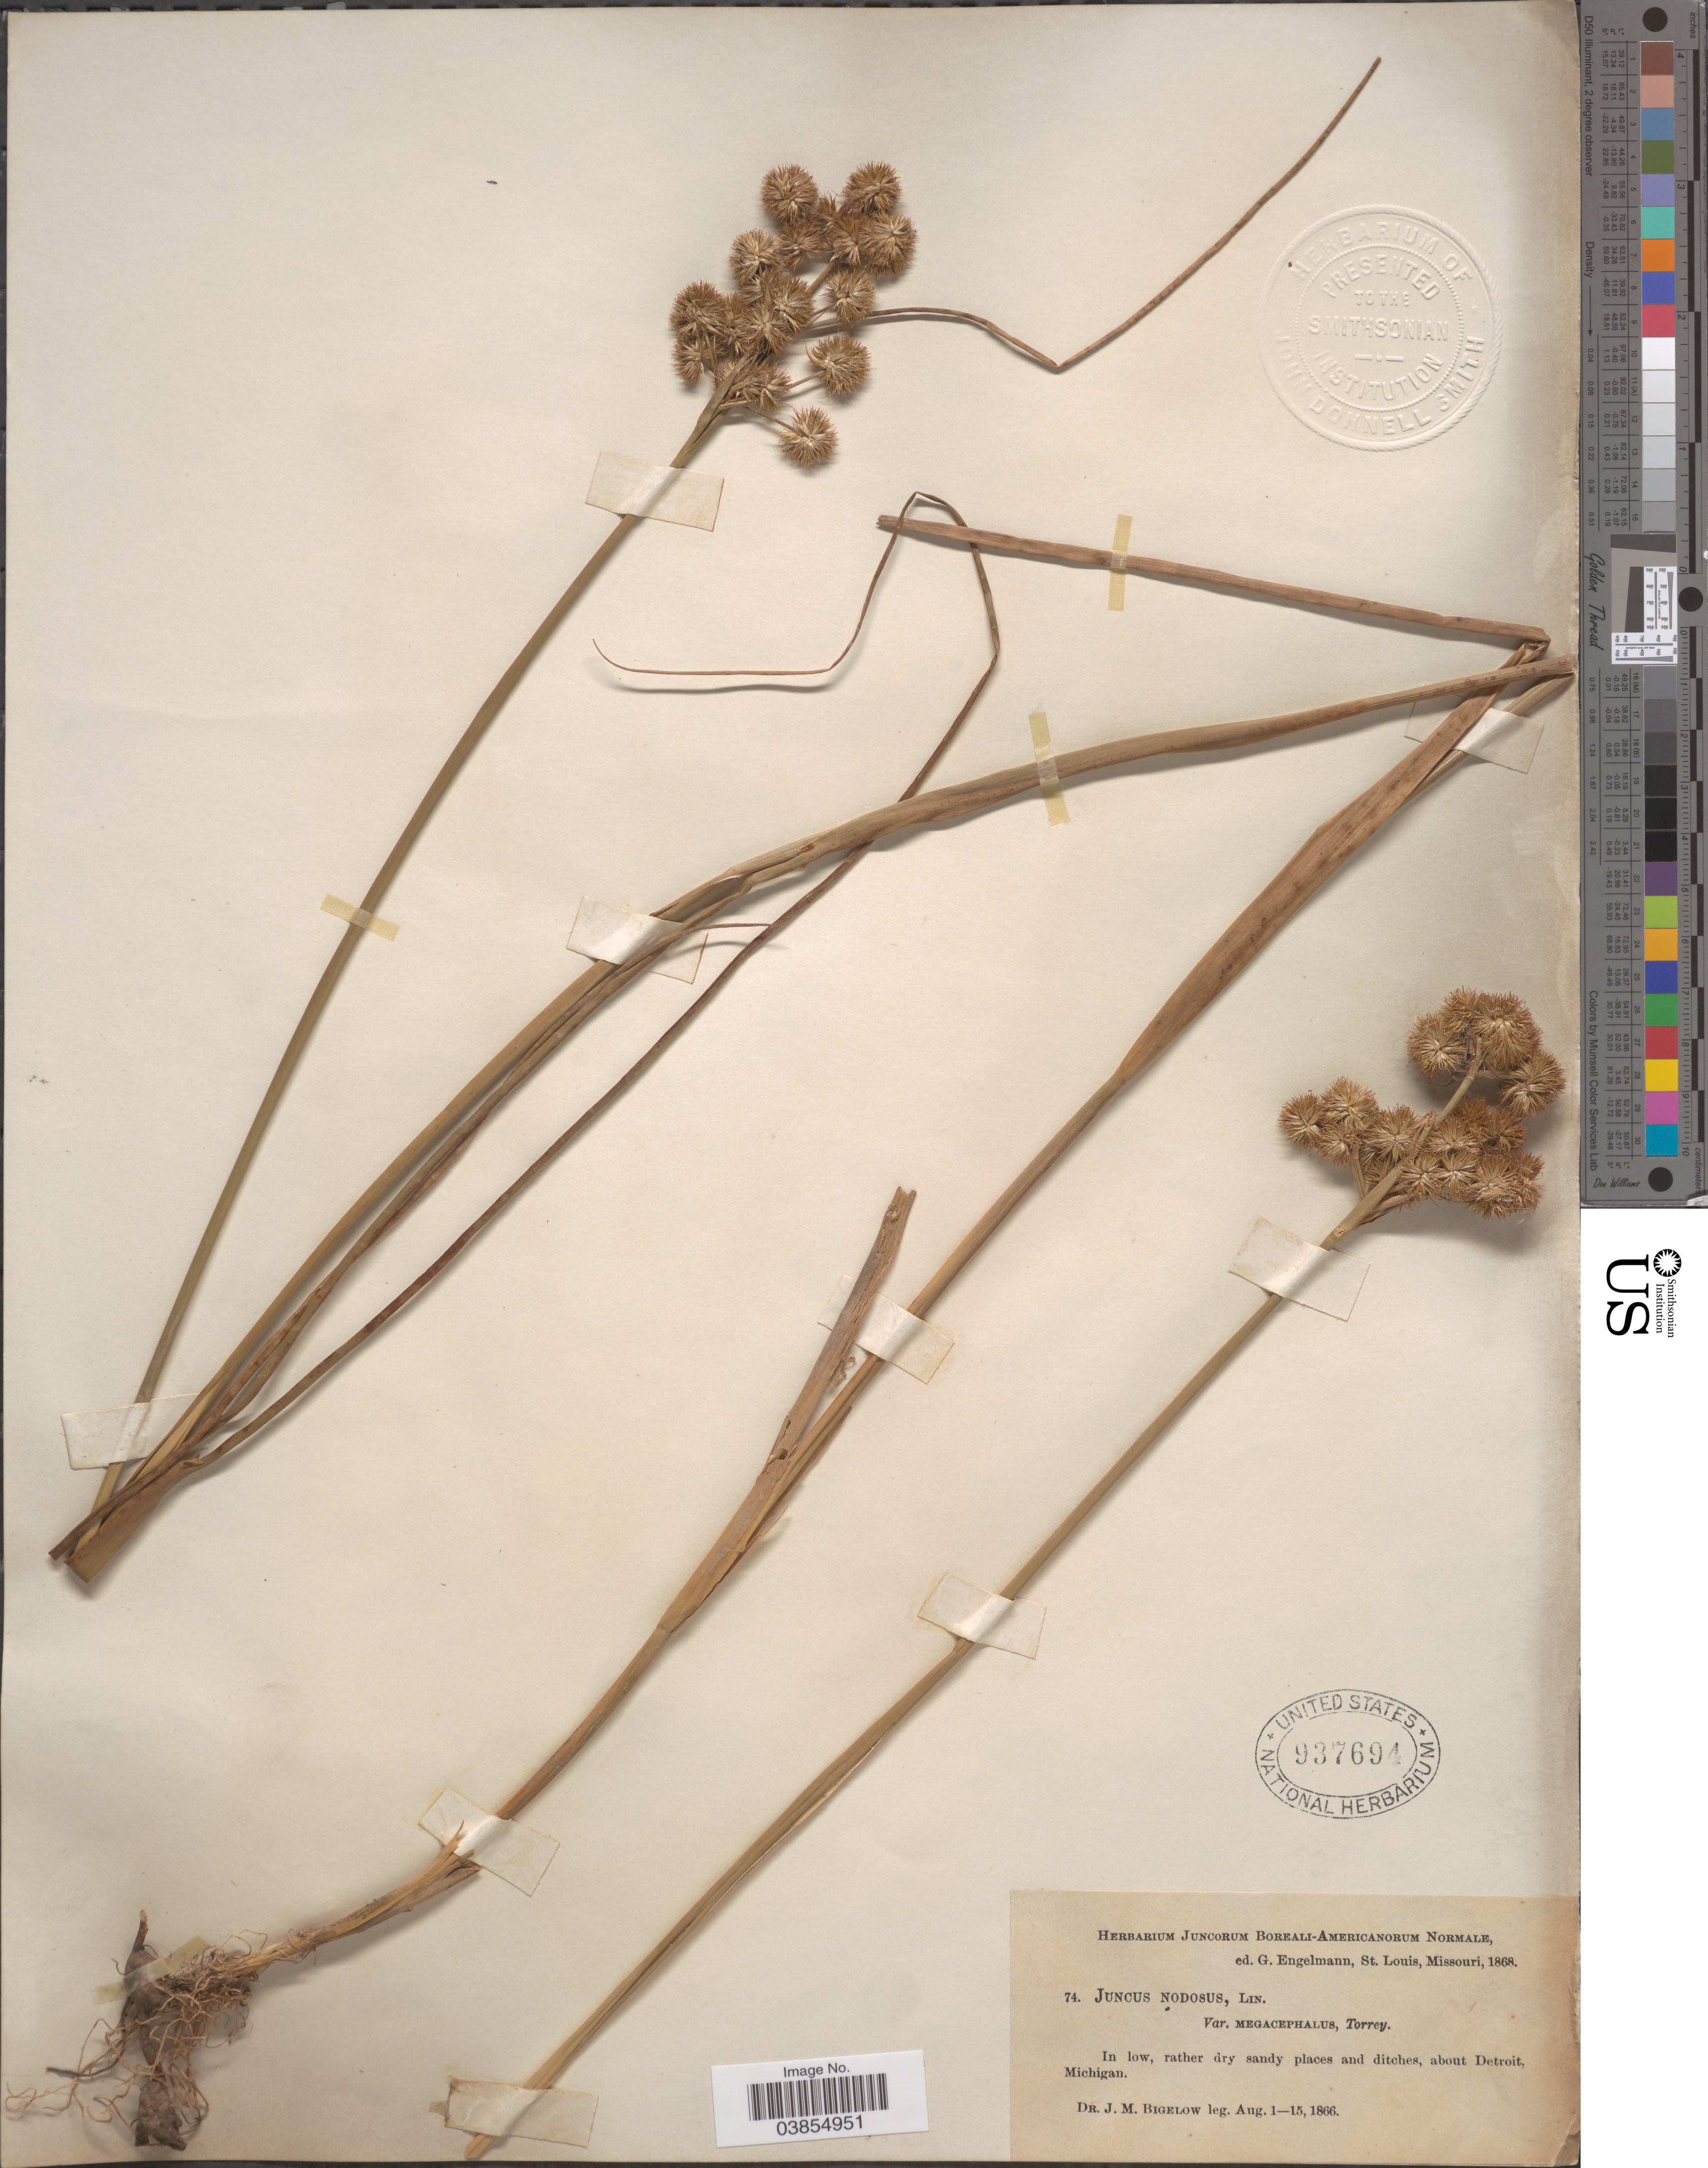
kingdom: Plantae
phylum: Tracheophyta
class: Liliopsida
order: Poales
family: Juncaceae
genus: Juncus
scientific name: Juncus megacephalus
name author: M.A. Curtis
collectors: J. M. Bigelow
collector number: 74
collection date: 1866-08-01/1866-08-15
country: United States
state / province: Michigan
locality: In low, rather dry sandy places and ditches, about Detroit.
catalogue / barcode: US 937694